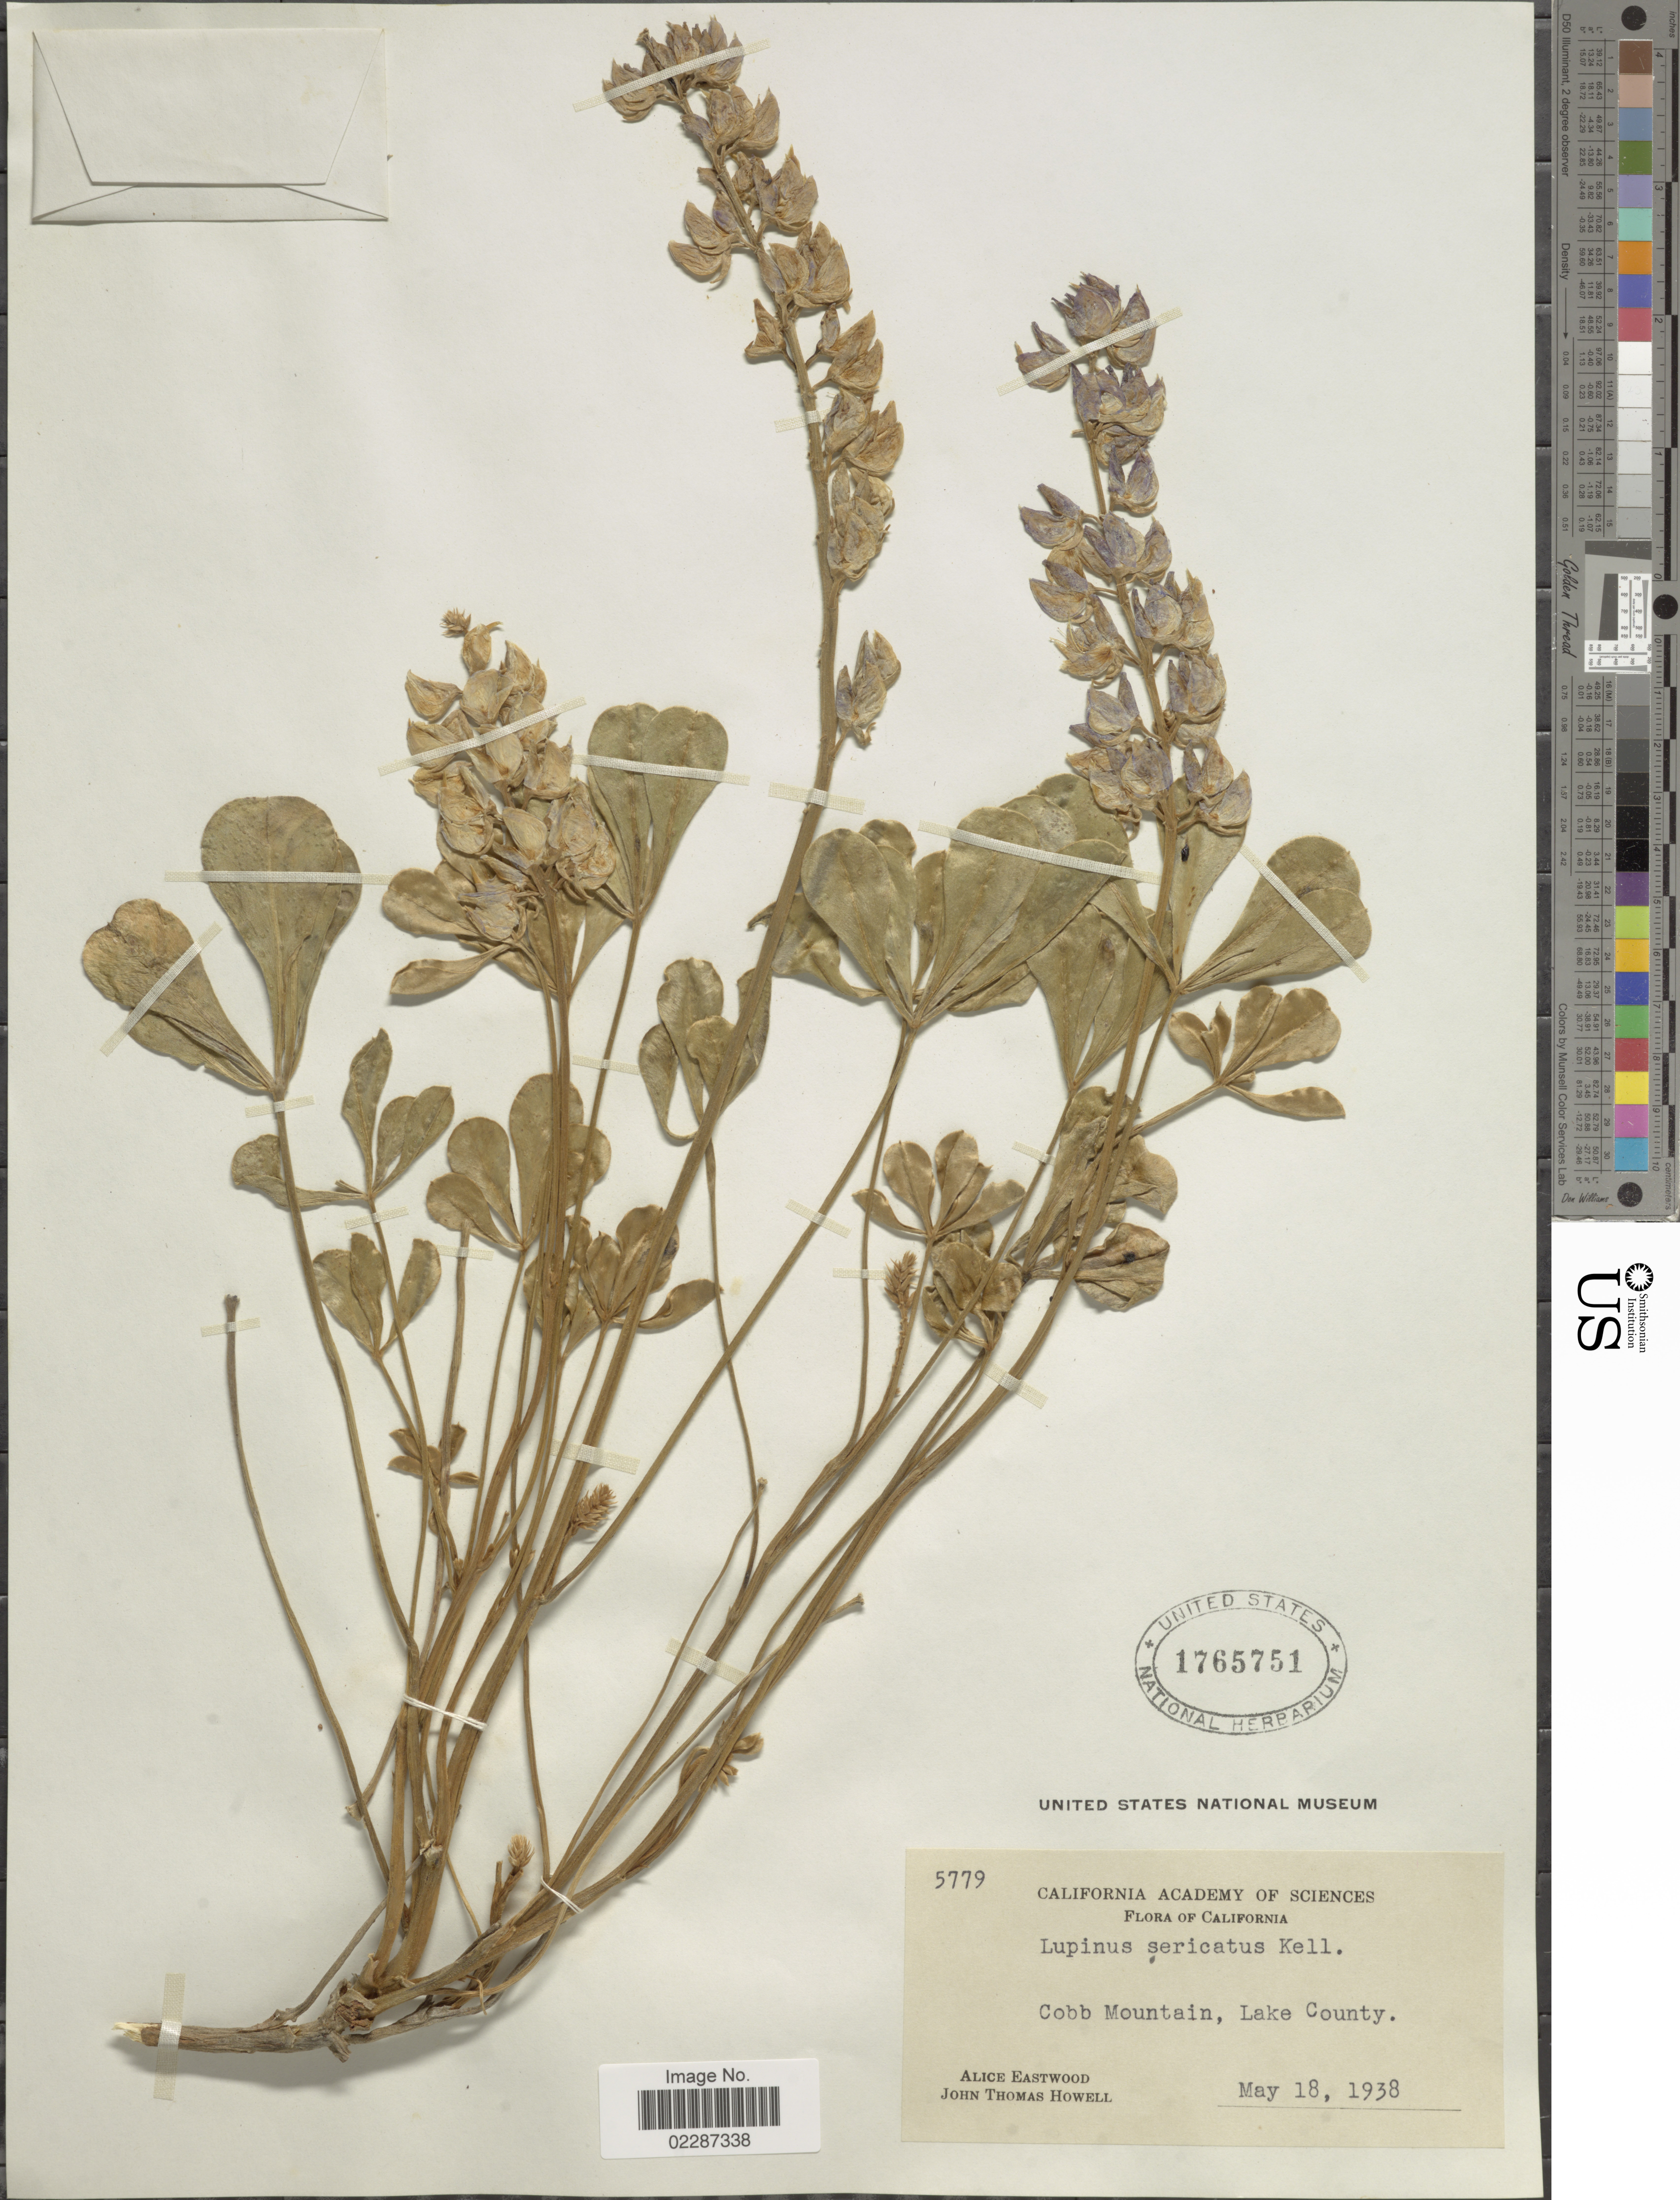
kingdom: Plantae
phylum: Tracheophyta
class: Magnoliopsida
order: Fabales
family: Fabaceae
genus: Lupinus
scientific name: Lupinus sericatus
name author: Kellogg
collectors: A. Eastwood & J. T. Howell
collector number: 5779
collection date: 1938-05-18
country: United States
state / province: California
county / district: Lake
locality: Cobb Mountain, Lake County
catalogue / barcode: US 1765751